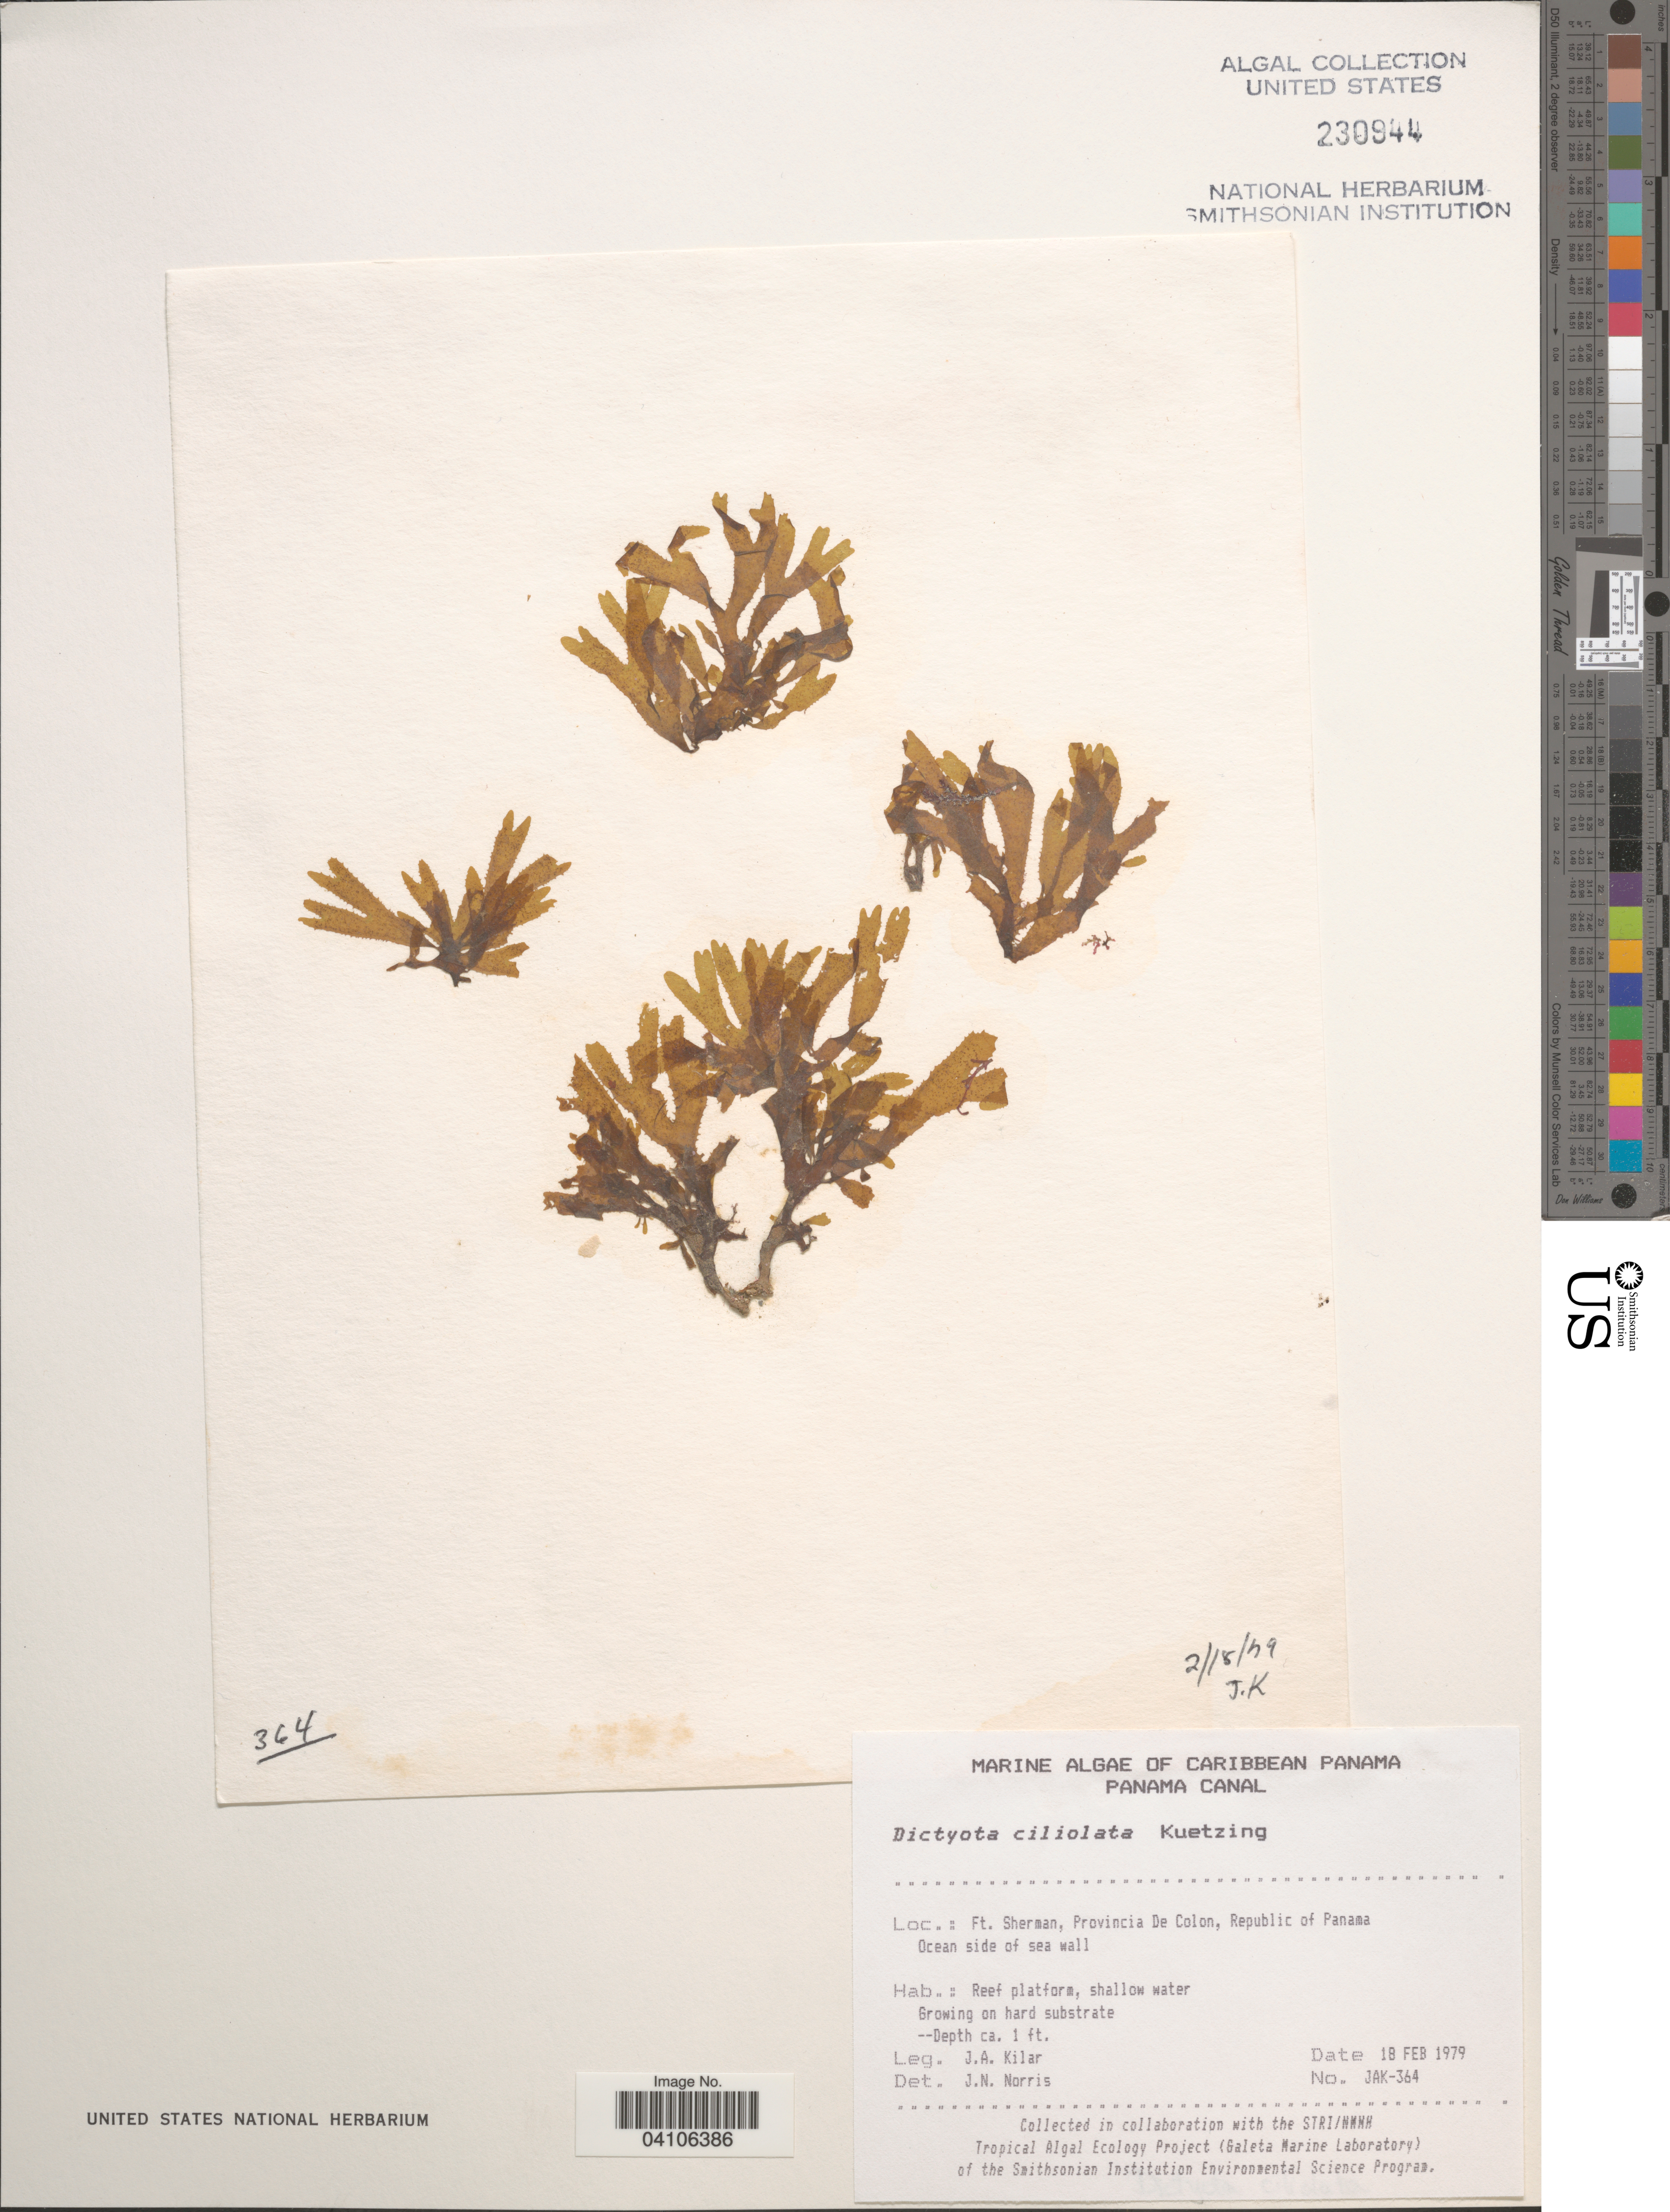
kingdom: Chromista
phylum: Ochrophyta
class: Phaeophyceae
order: Dictyotales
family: Dictyotaceae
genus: Dictyota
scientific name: Dictyota ciliolata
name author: Sond. ex Kütz.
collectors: J. A. Kilar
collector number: JAK-364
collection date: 1979-02-18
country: Panama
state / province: Colón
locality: Caribbean Panama. Panama Canal. Ft. Sherman, Republic of Panama. Ocean side of sea wall.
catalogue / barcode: US 230944